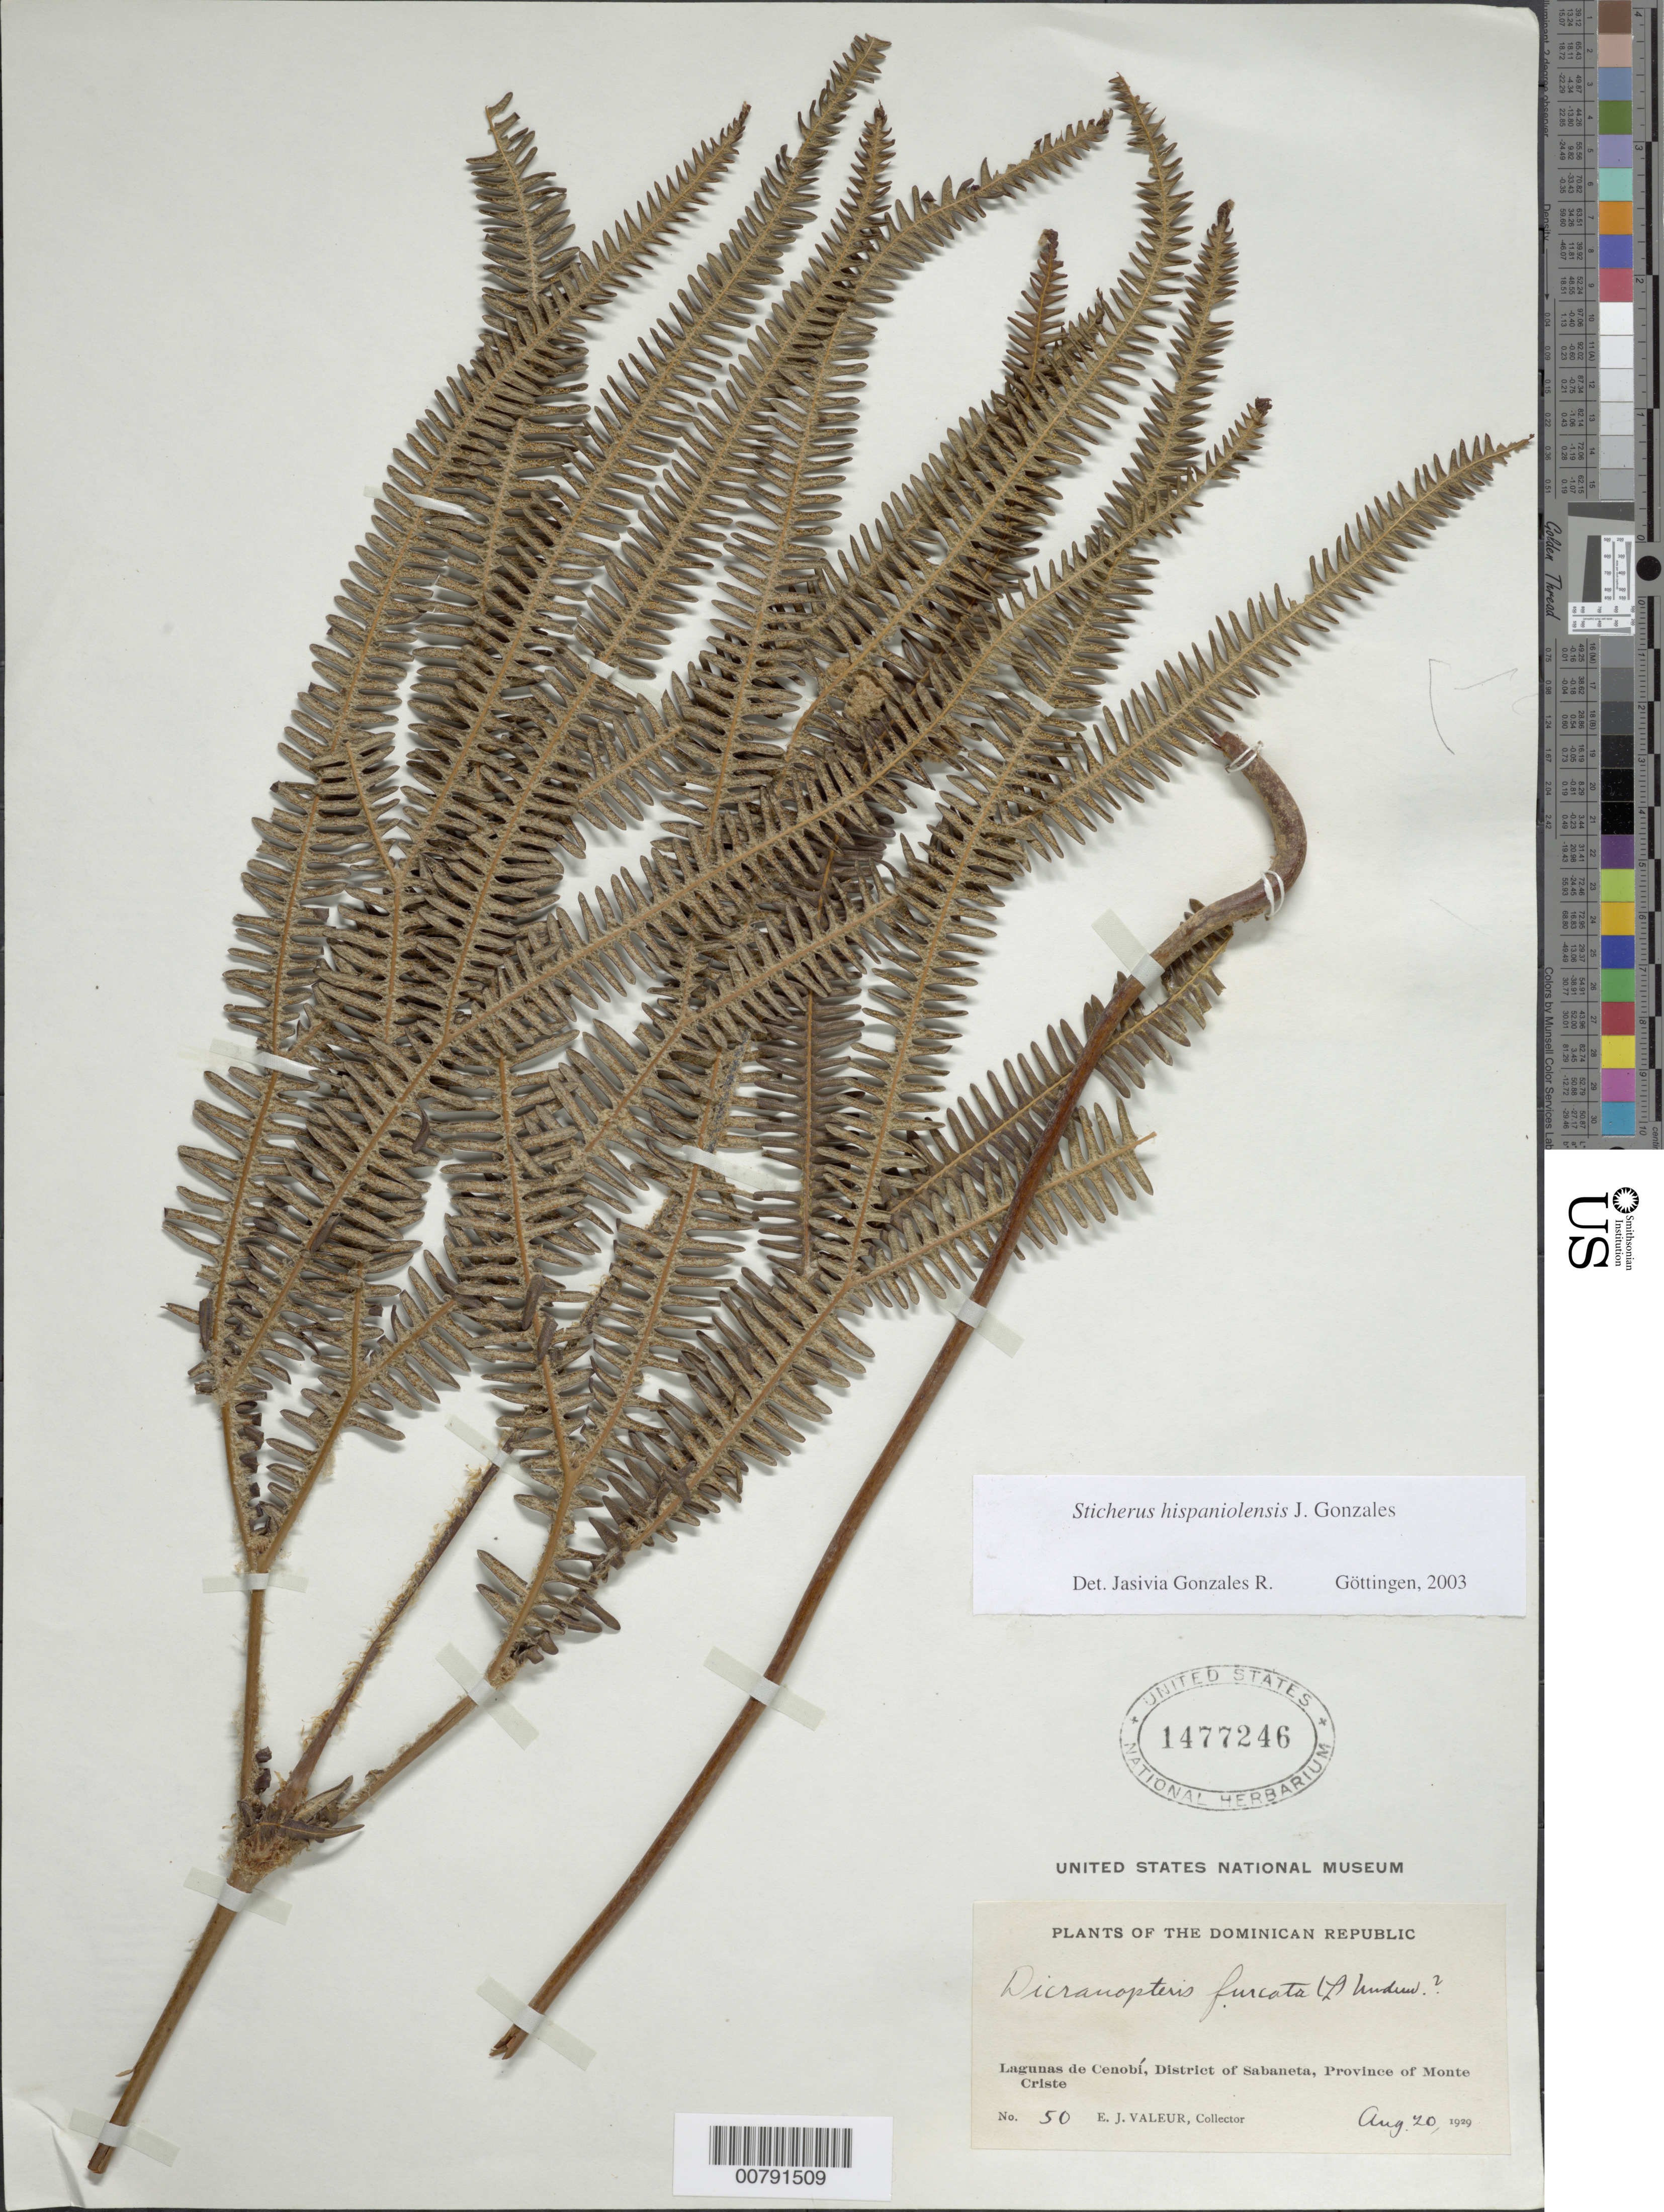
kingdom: Plantae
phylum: Tracheophyta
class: Polypodiopsida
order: Gleicheniales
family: Gleicheniaceae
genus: Sticherus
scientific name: Sticherus hispaniolensis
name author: J. Gonzales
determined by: Gonzales R., J.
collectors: E. Valeur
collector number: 50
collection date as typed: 20 Aug 1929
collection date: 1929-08-20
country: Dominican Republic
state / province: Monte Cristi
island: Hispaniola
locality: Dist Sabaneta, Lagunas de Cenobí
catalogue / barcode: US 1477246